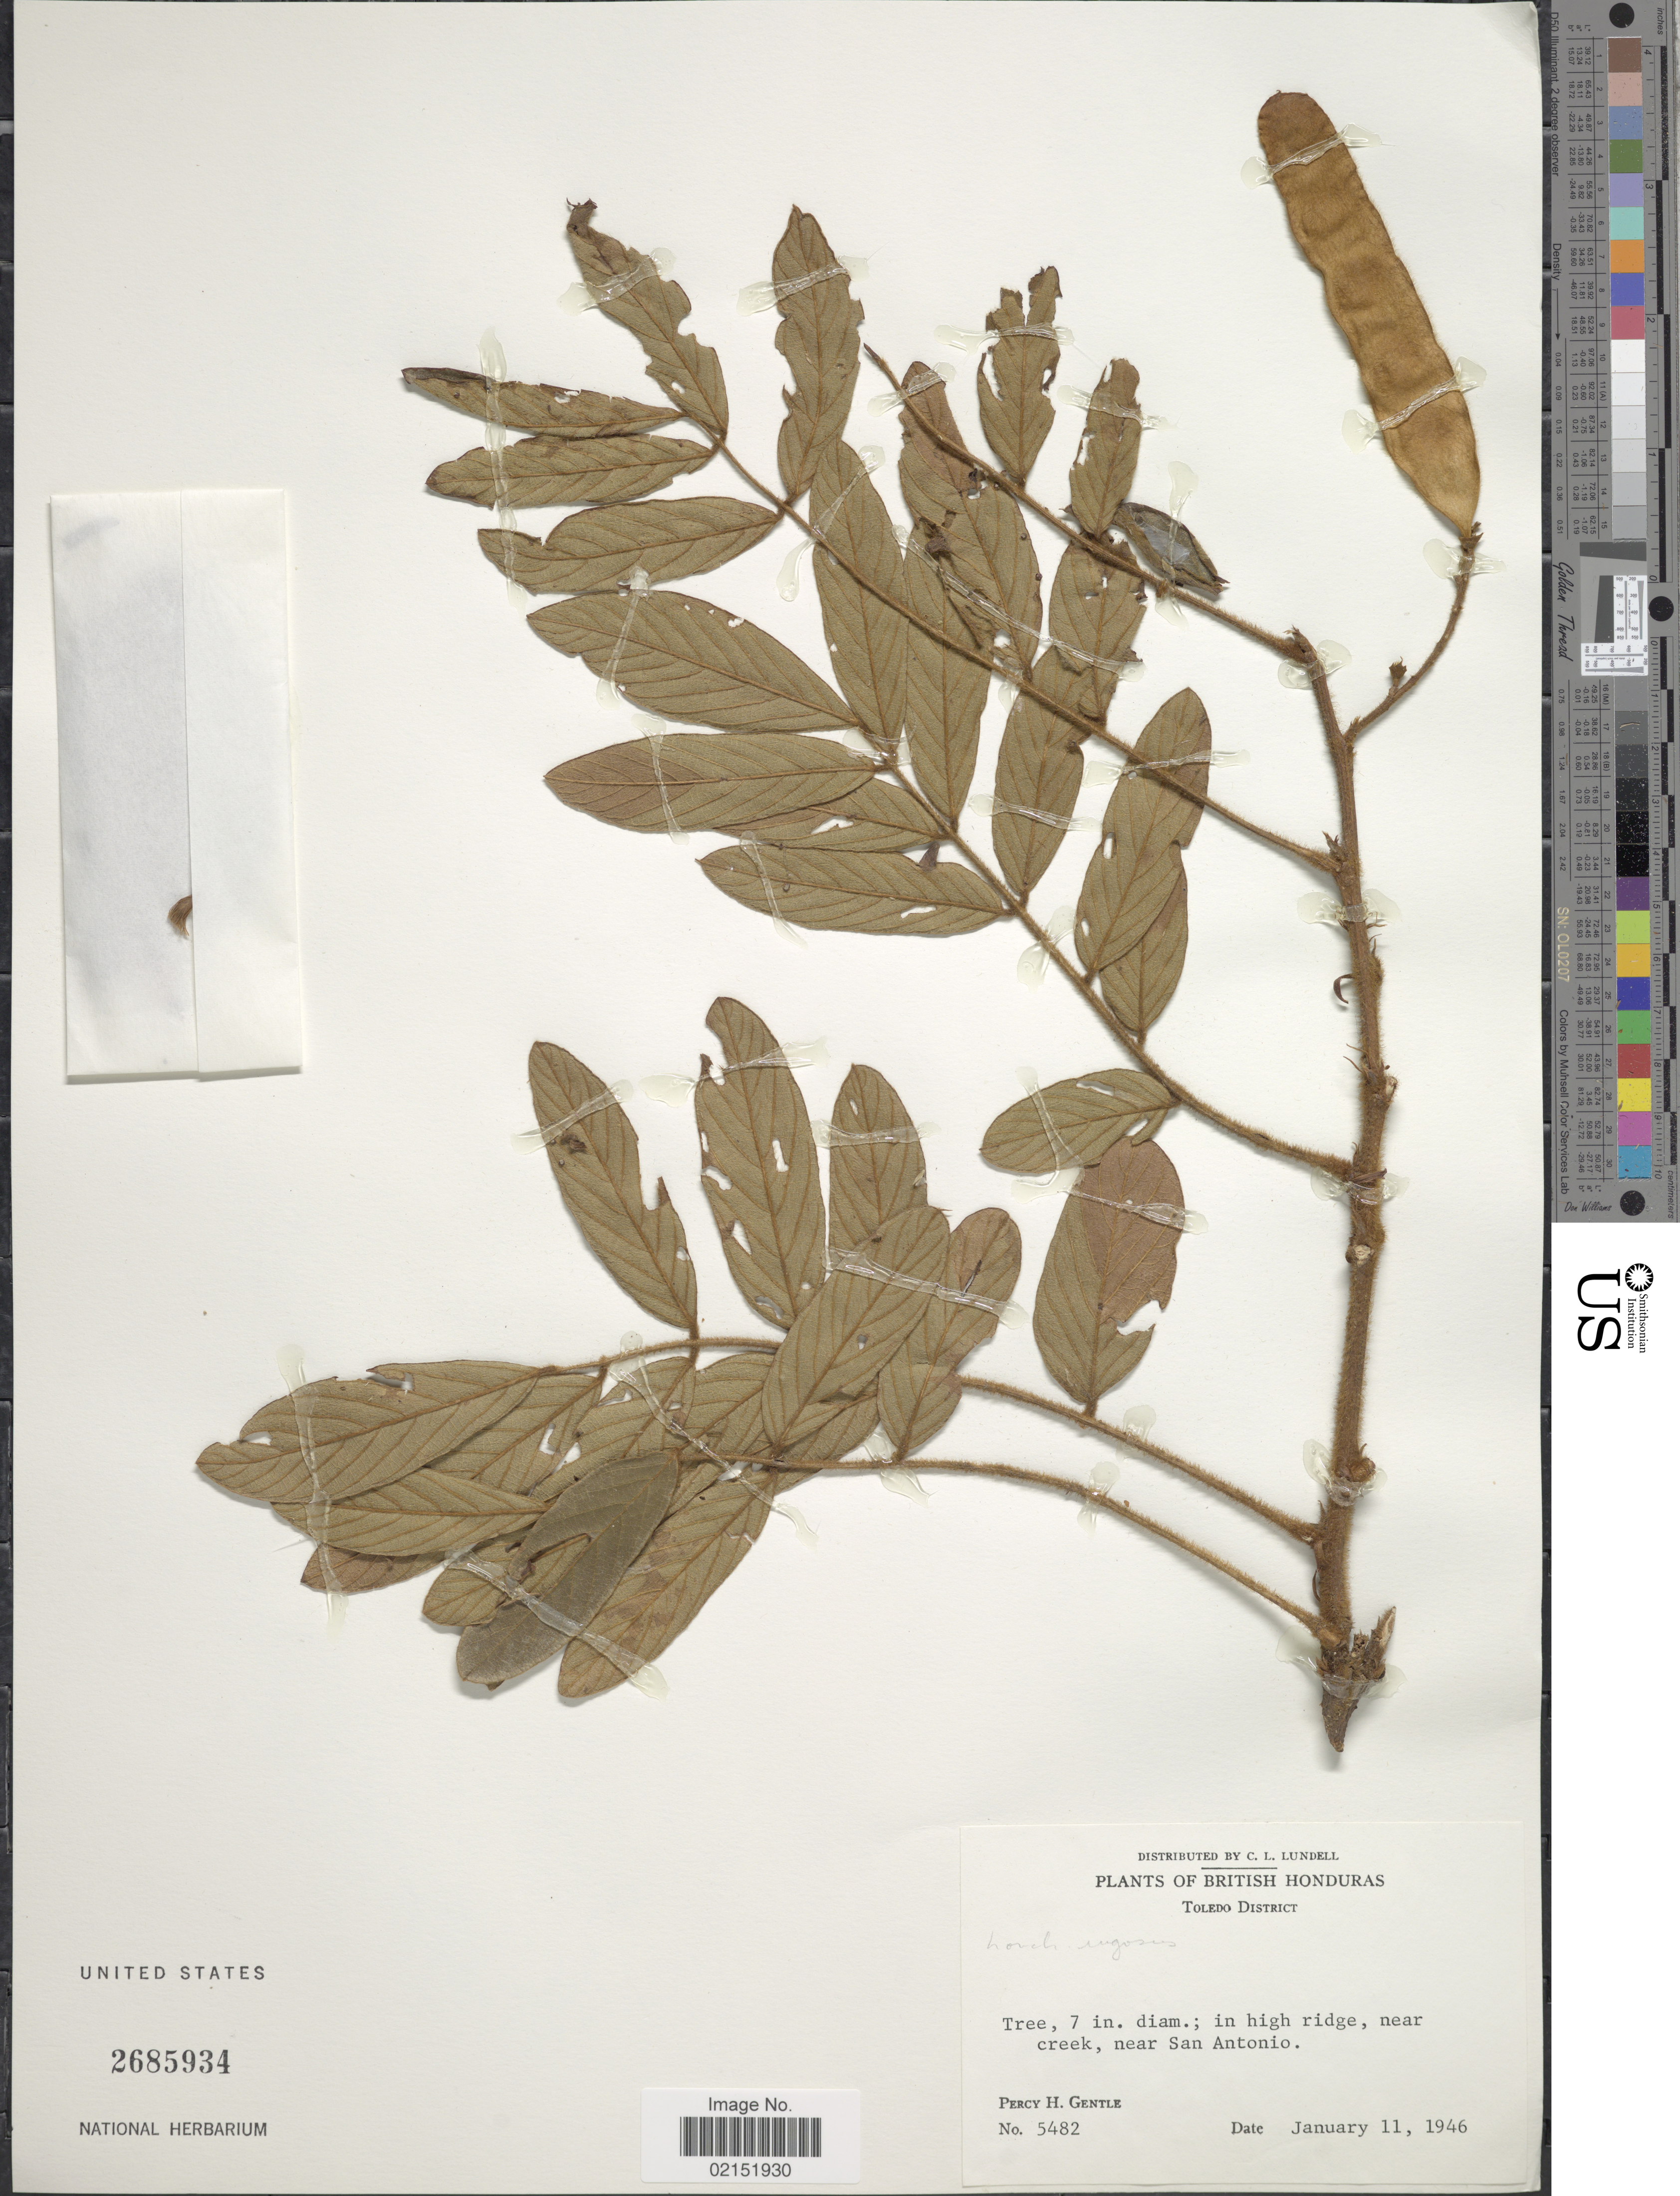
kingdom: Plantae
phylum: Tracheophyta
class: Magnoliopsida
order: Fabales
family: Fabaceae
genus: Lonchocarpus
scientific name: Lonchocarpus rugosus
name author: Benth.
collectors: P. H. Gentle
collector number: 5482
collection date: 1946-01-11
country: Belize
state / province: Toledo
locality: British Honduras, Toledo District, near creek, near San Antonio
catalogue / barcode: US 2685934